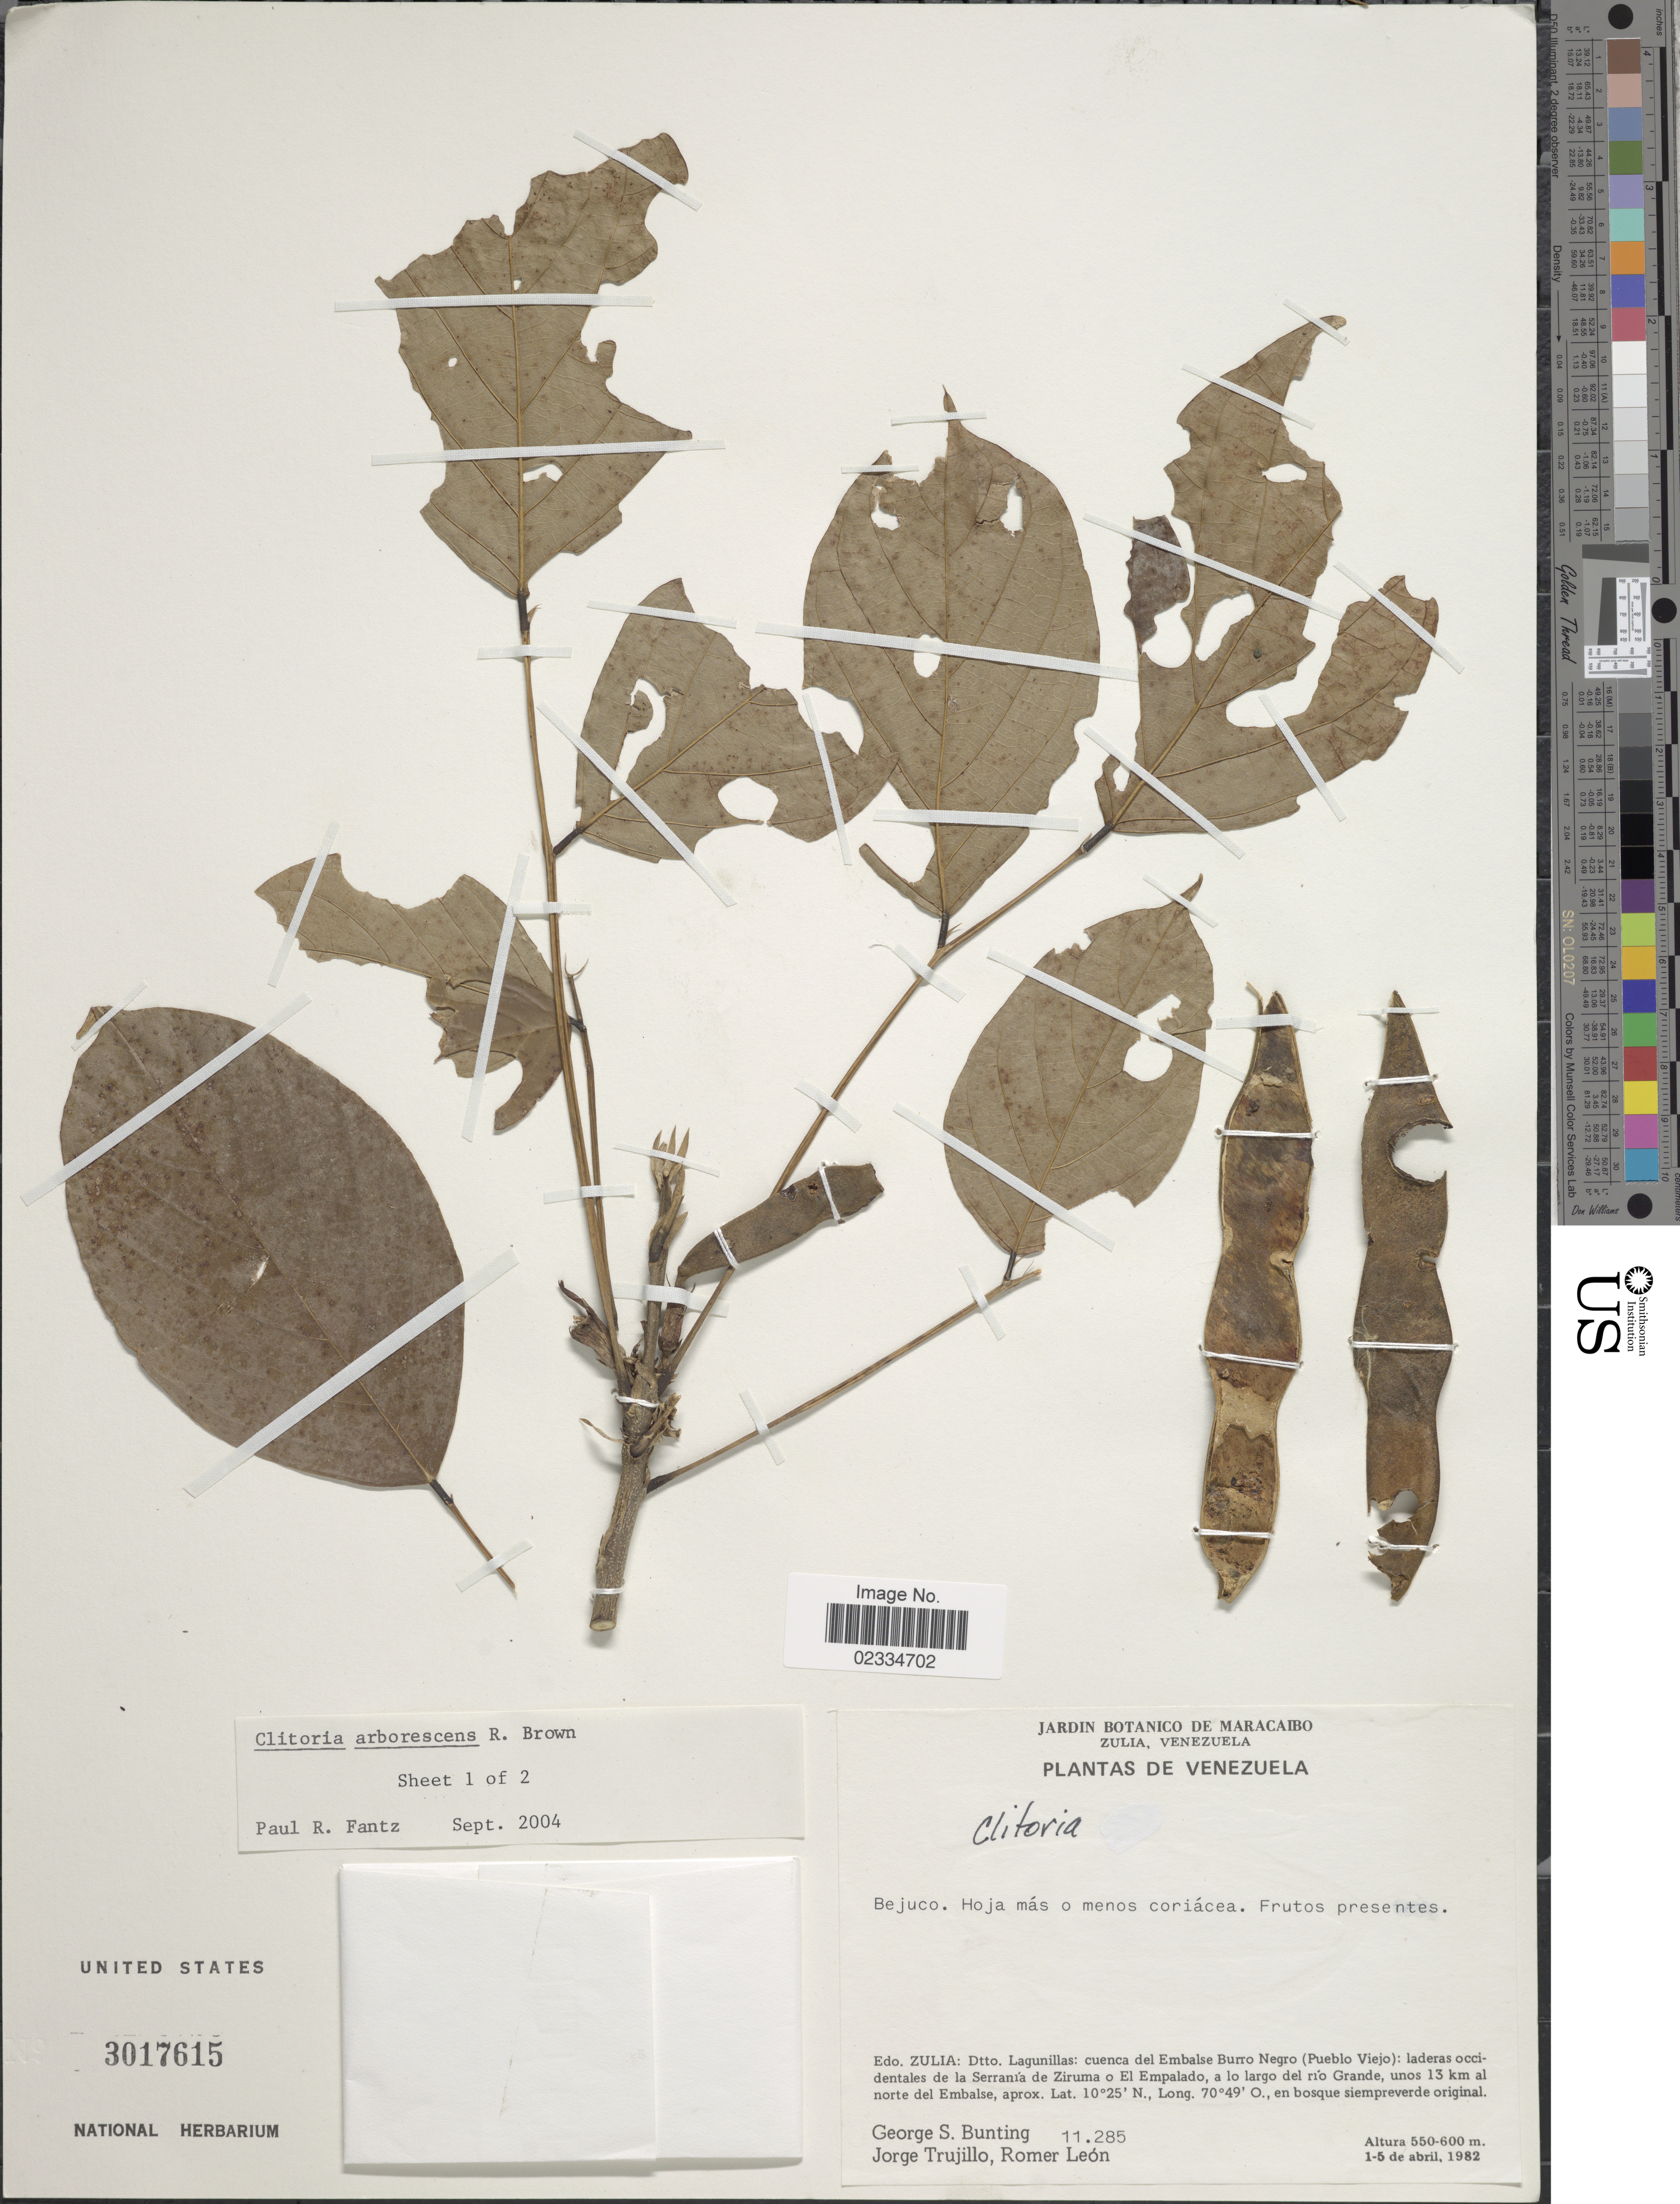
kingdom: Plantae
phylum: Tracheophyta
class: Magnoliopsida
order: Fabales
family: Fabaceae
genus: Clitoria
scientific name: Clitoria arborescens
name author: R. Br.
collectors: G. S. Bunting, J. Trujillo & R. León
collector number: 11285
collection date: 1982-04-01/1982-04-05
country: Venezuela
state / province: Zulia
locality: Dtto. Lagunillas, cuenca del Embalse Burro Negro (Pueblo Viejo), laderas occidentales de la Serrania de Ziruma o El Empalado, a lo largo del Rio Grande, unos 13 km al norte del Embalse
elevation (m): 550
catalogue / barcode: US 3017615